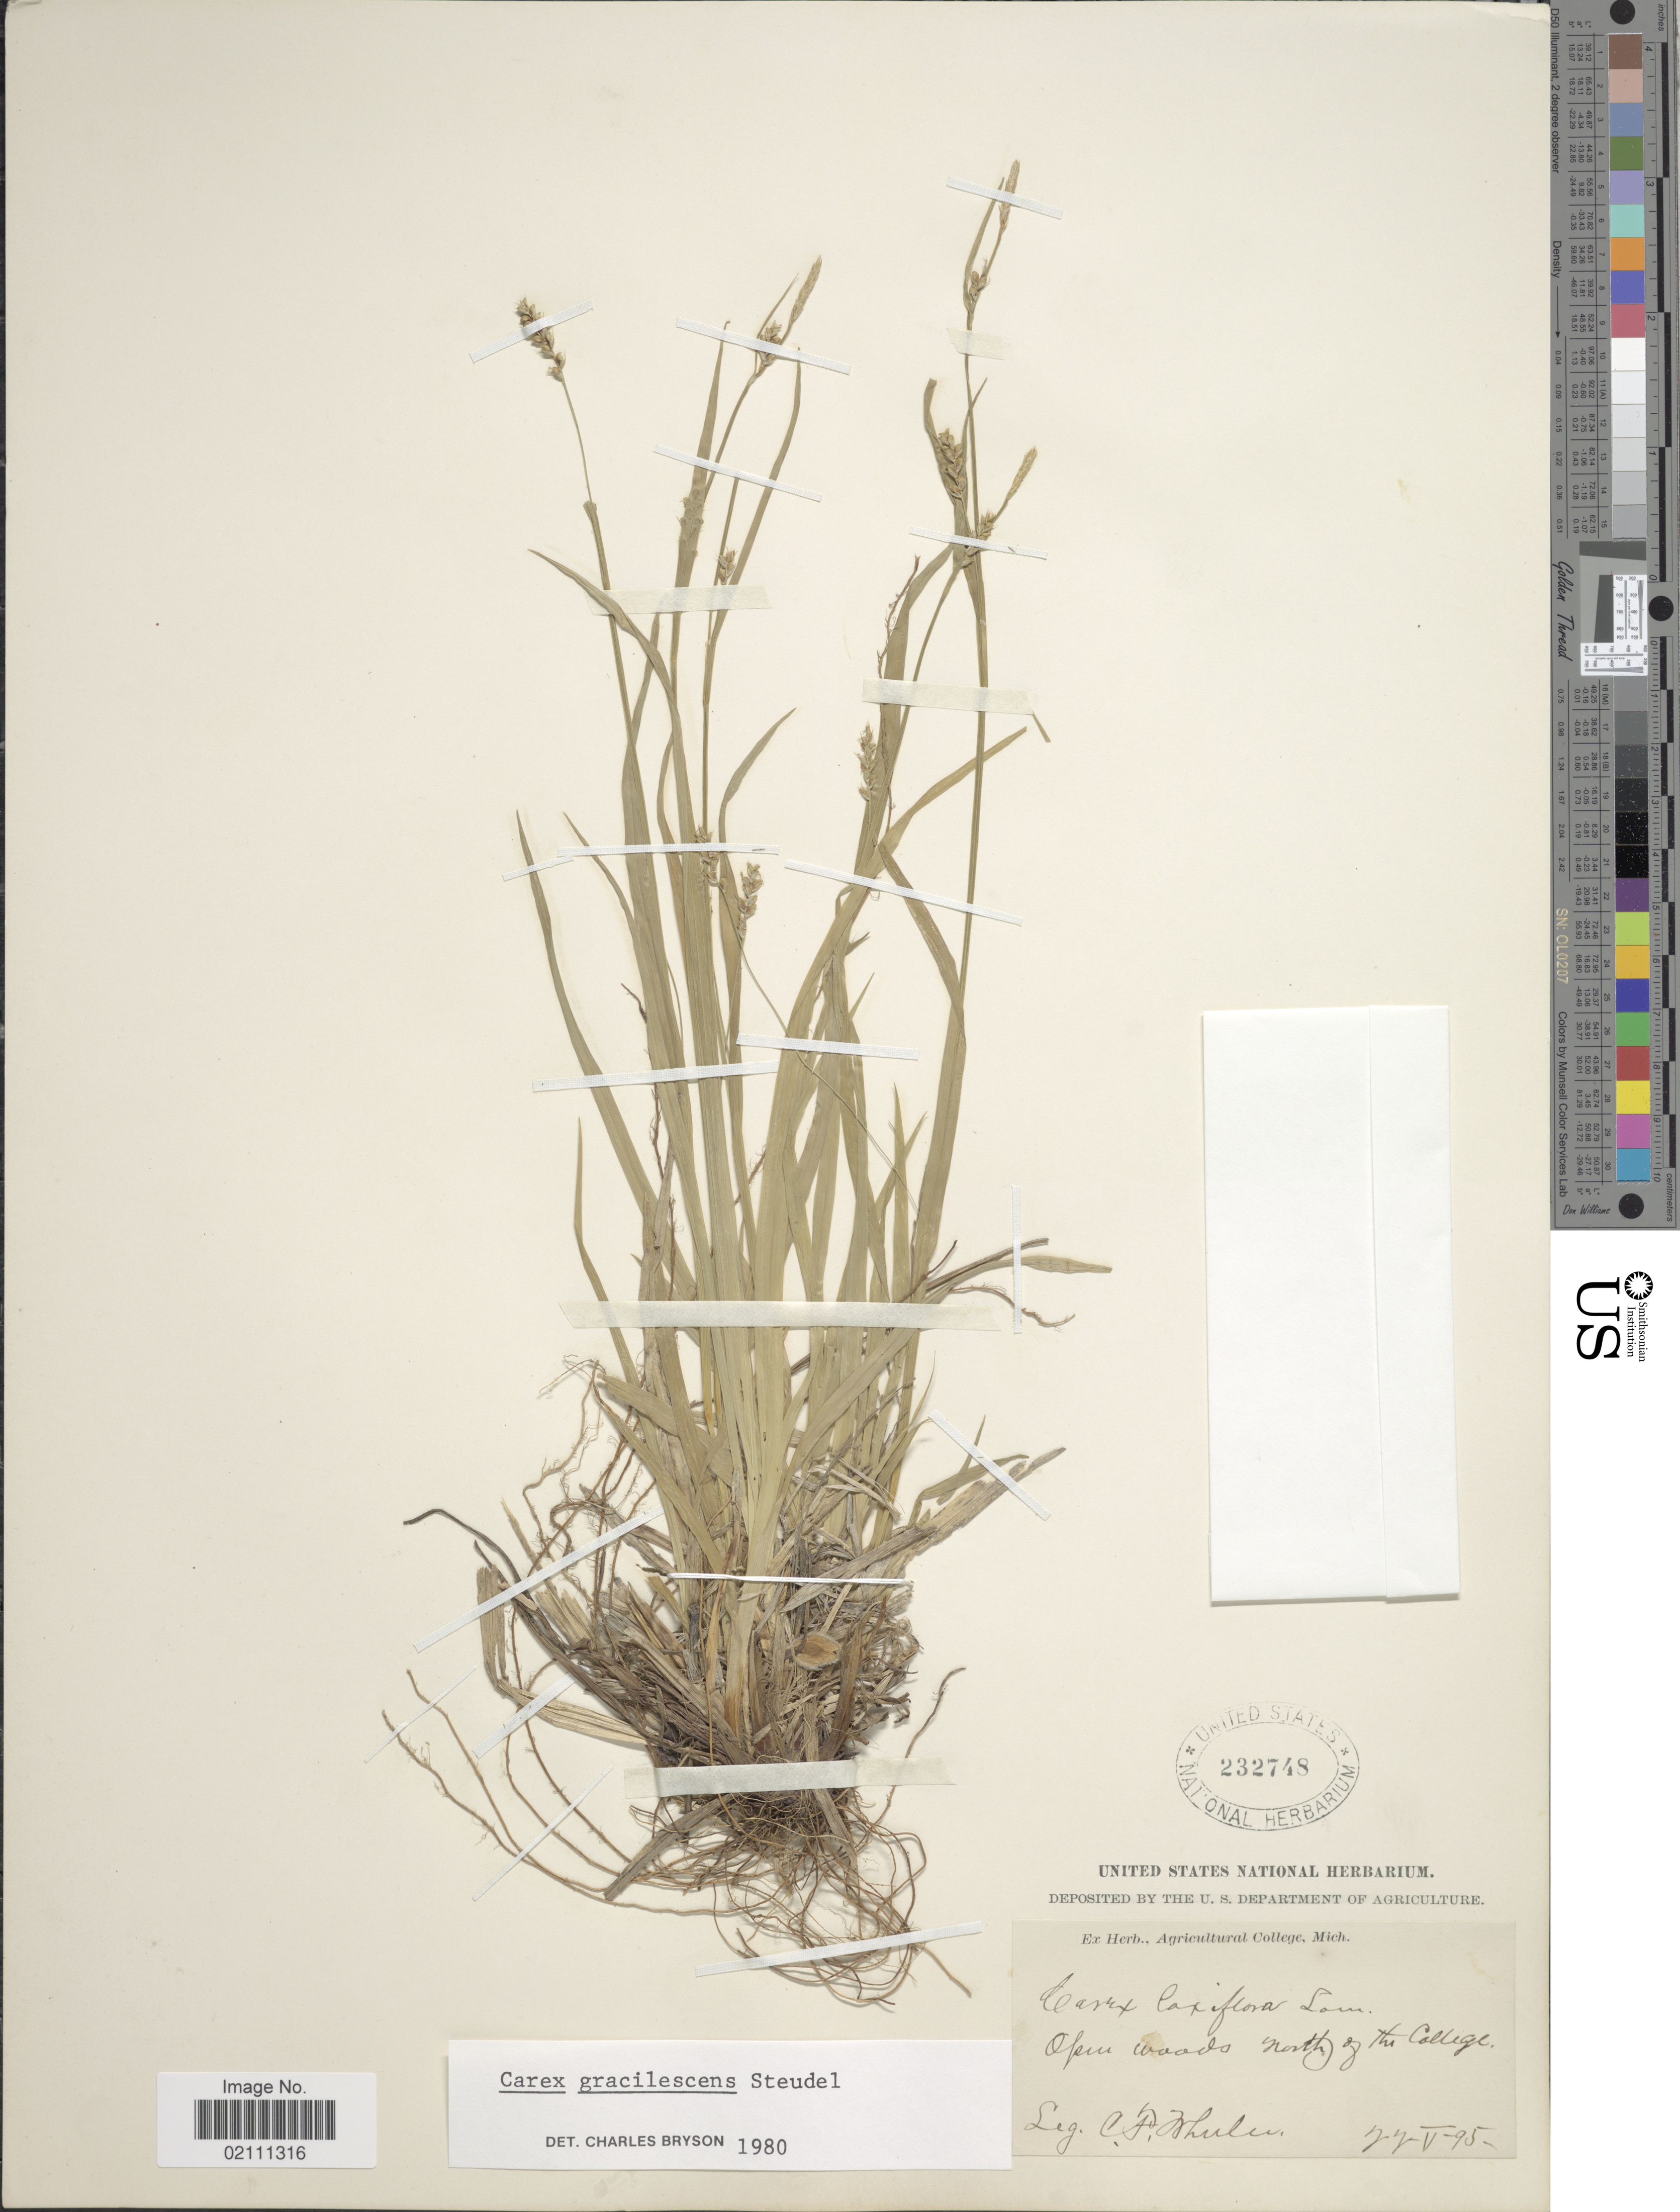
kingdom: Plantae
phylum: Tracheophyta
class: Liliopsida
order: Poales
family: Cyperaceae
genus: Carex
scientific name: Carex gracilescens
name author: Steud.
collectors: C. Wheeler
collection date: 1895-05-22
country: United States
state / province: Michigan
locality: Open woods north of the College.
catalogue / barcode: US 232748